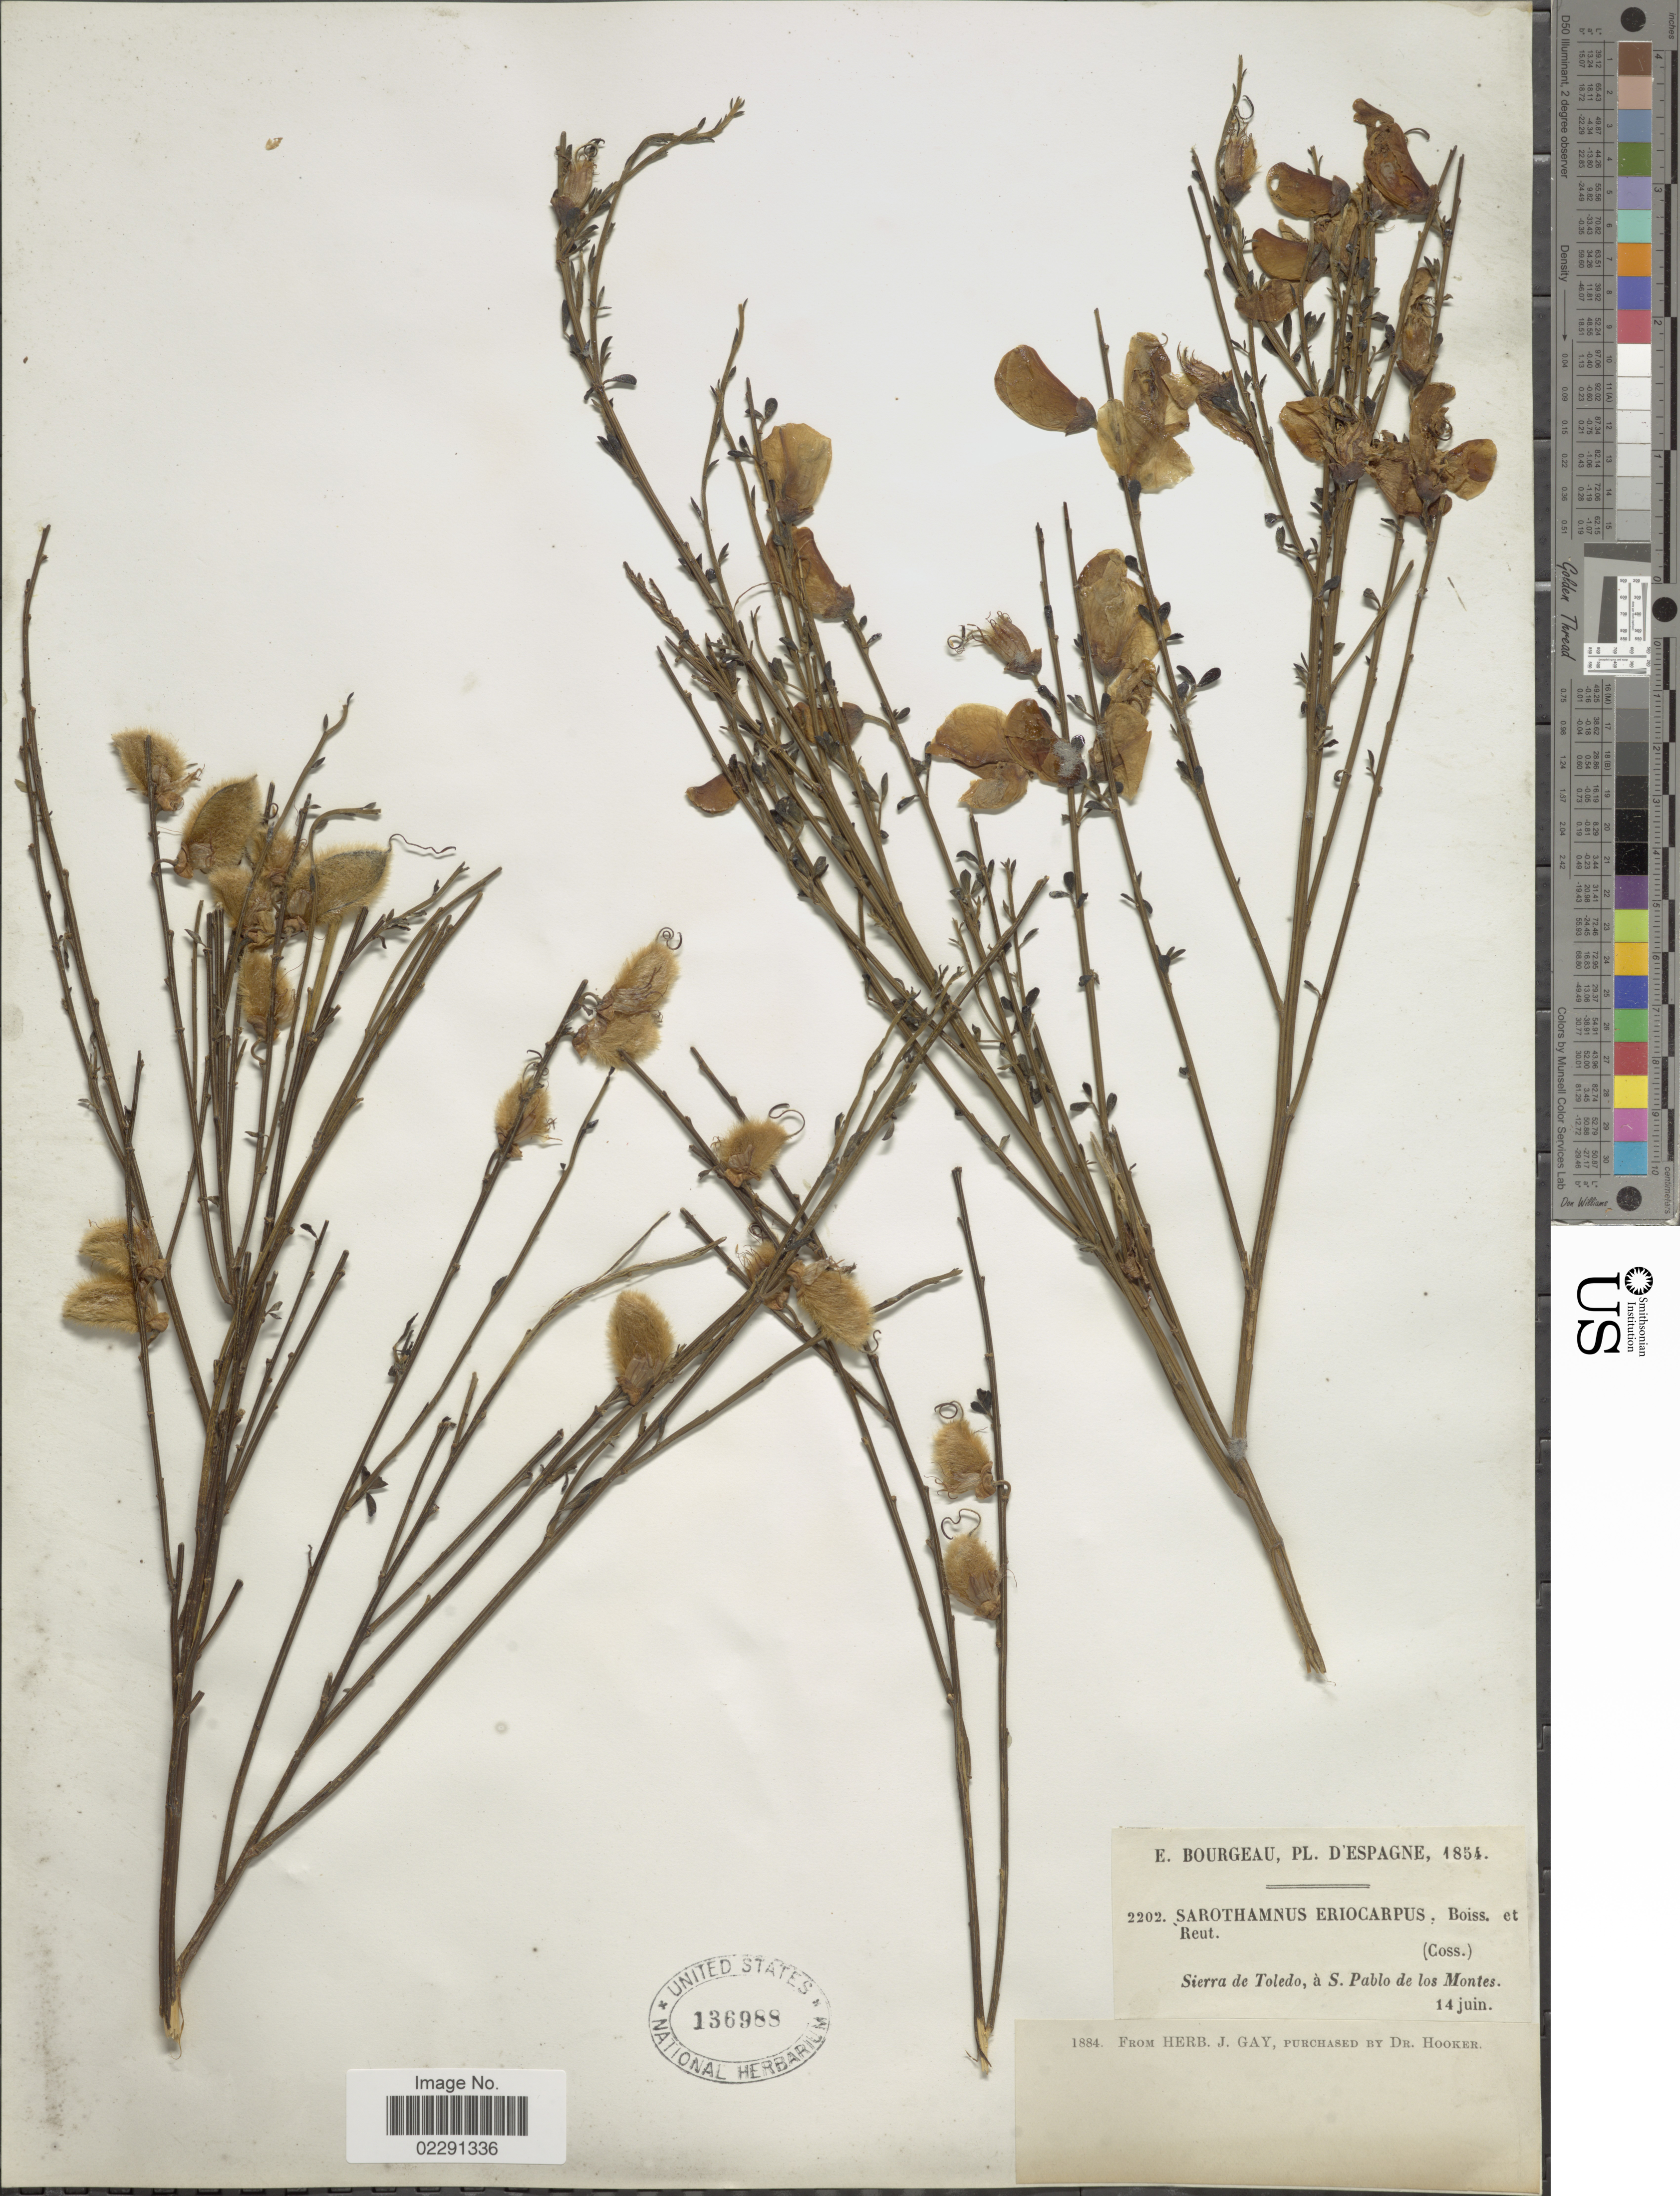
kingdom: Plantae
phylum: Tracheophyta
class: Magnoliopsida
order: Fabales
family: Fabaceae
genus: Cytisus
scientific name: Cytisus striatus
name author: (Hill) Rothm.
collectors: E. Bourgeau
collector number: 2202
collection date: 1854-06-14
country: Spain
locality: D'Espagne, Sierra de Toledo, a S. Pablo de los Montes.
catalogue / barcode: US 136988